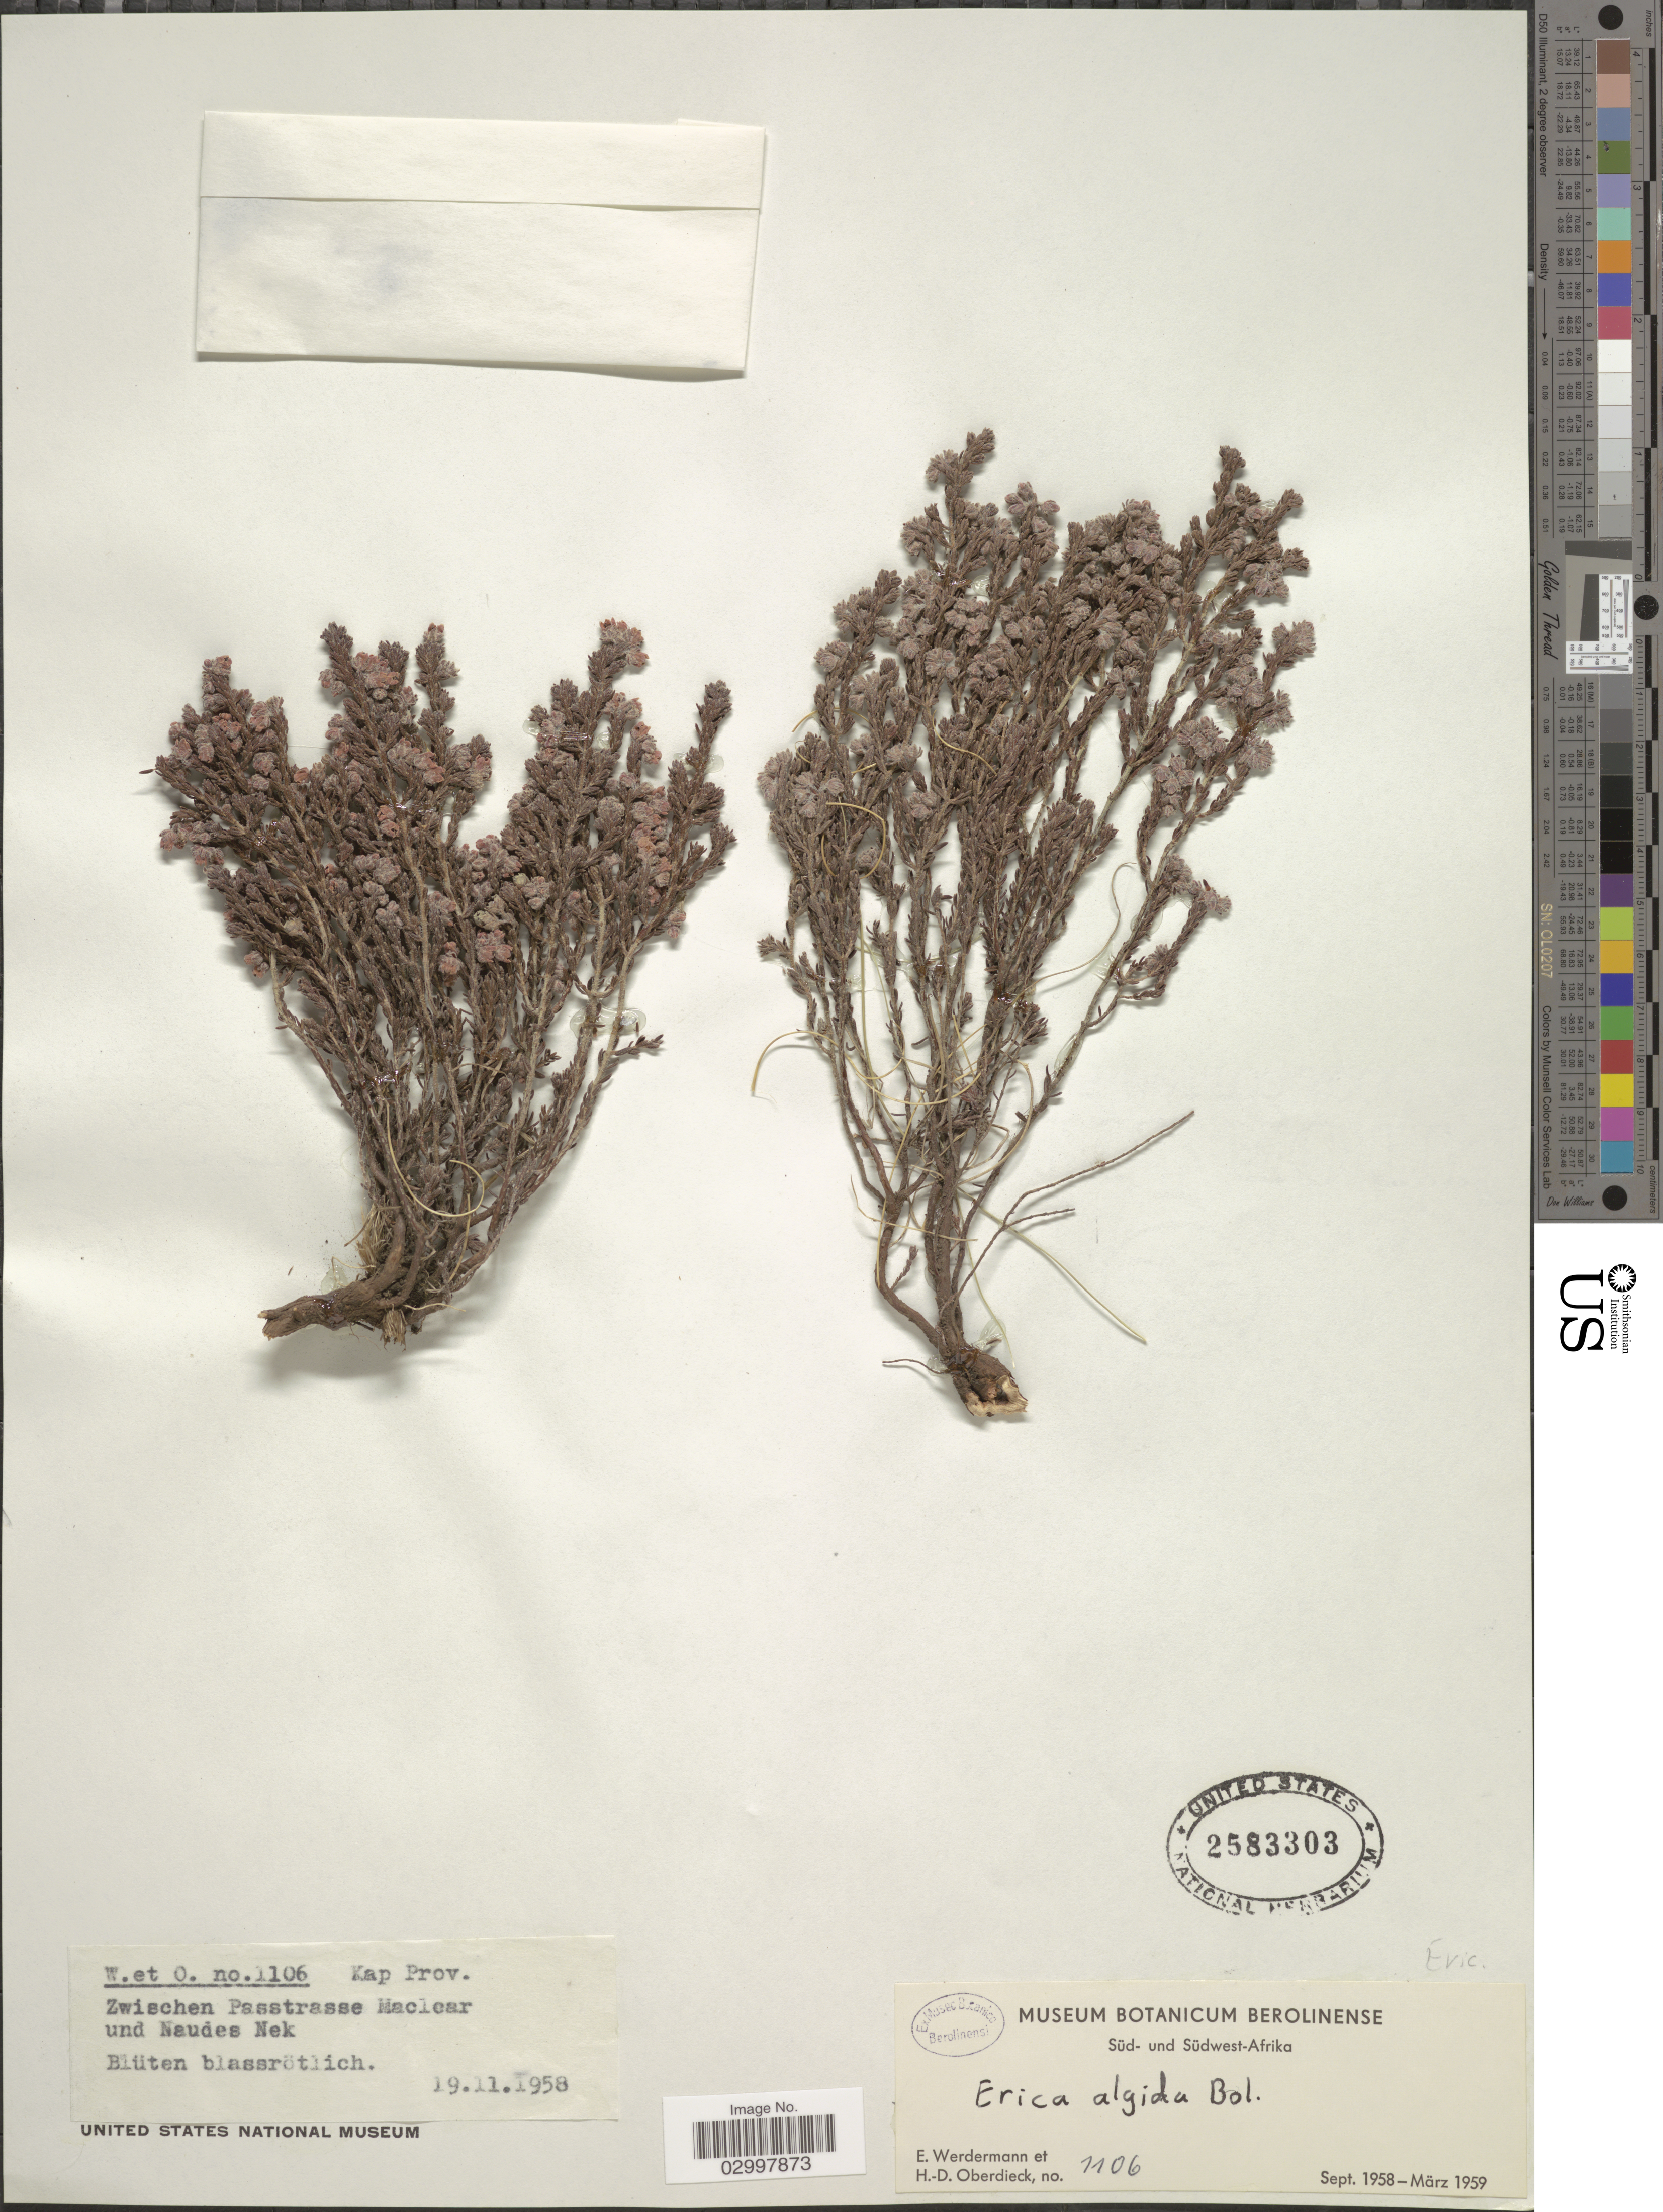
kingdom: Plantae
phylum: Tracheophyta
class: Magnoliopsida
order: Ericales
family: Ericaceae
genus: Erica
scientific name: Erica algida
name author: Bolus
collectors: E. Werdermann & H. Oberdieck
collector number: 1106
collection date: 1958-11-19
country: South Africa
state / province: Eastern Cape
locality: Kap Prov. Zwischen Passtrasse Maclcar und Naudes Nek.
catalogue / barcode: US 2583303